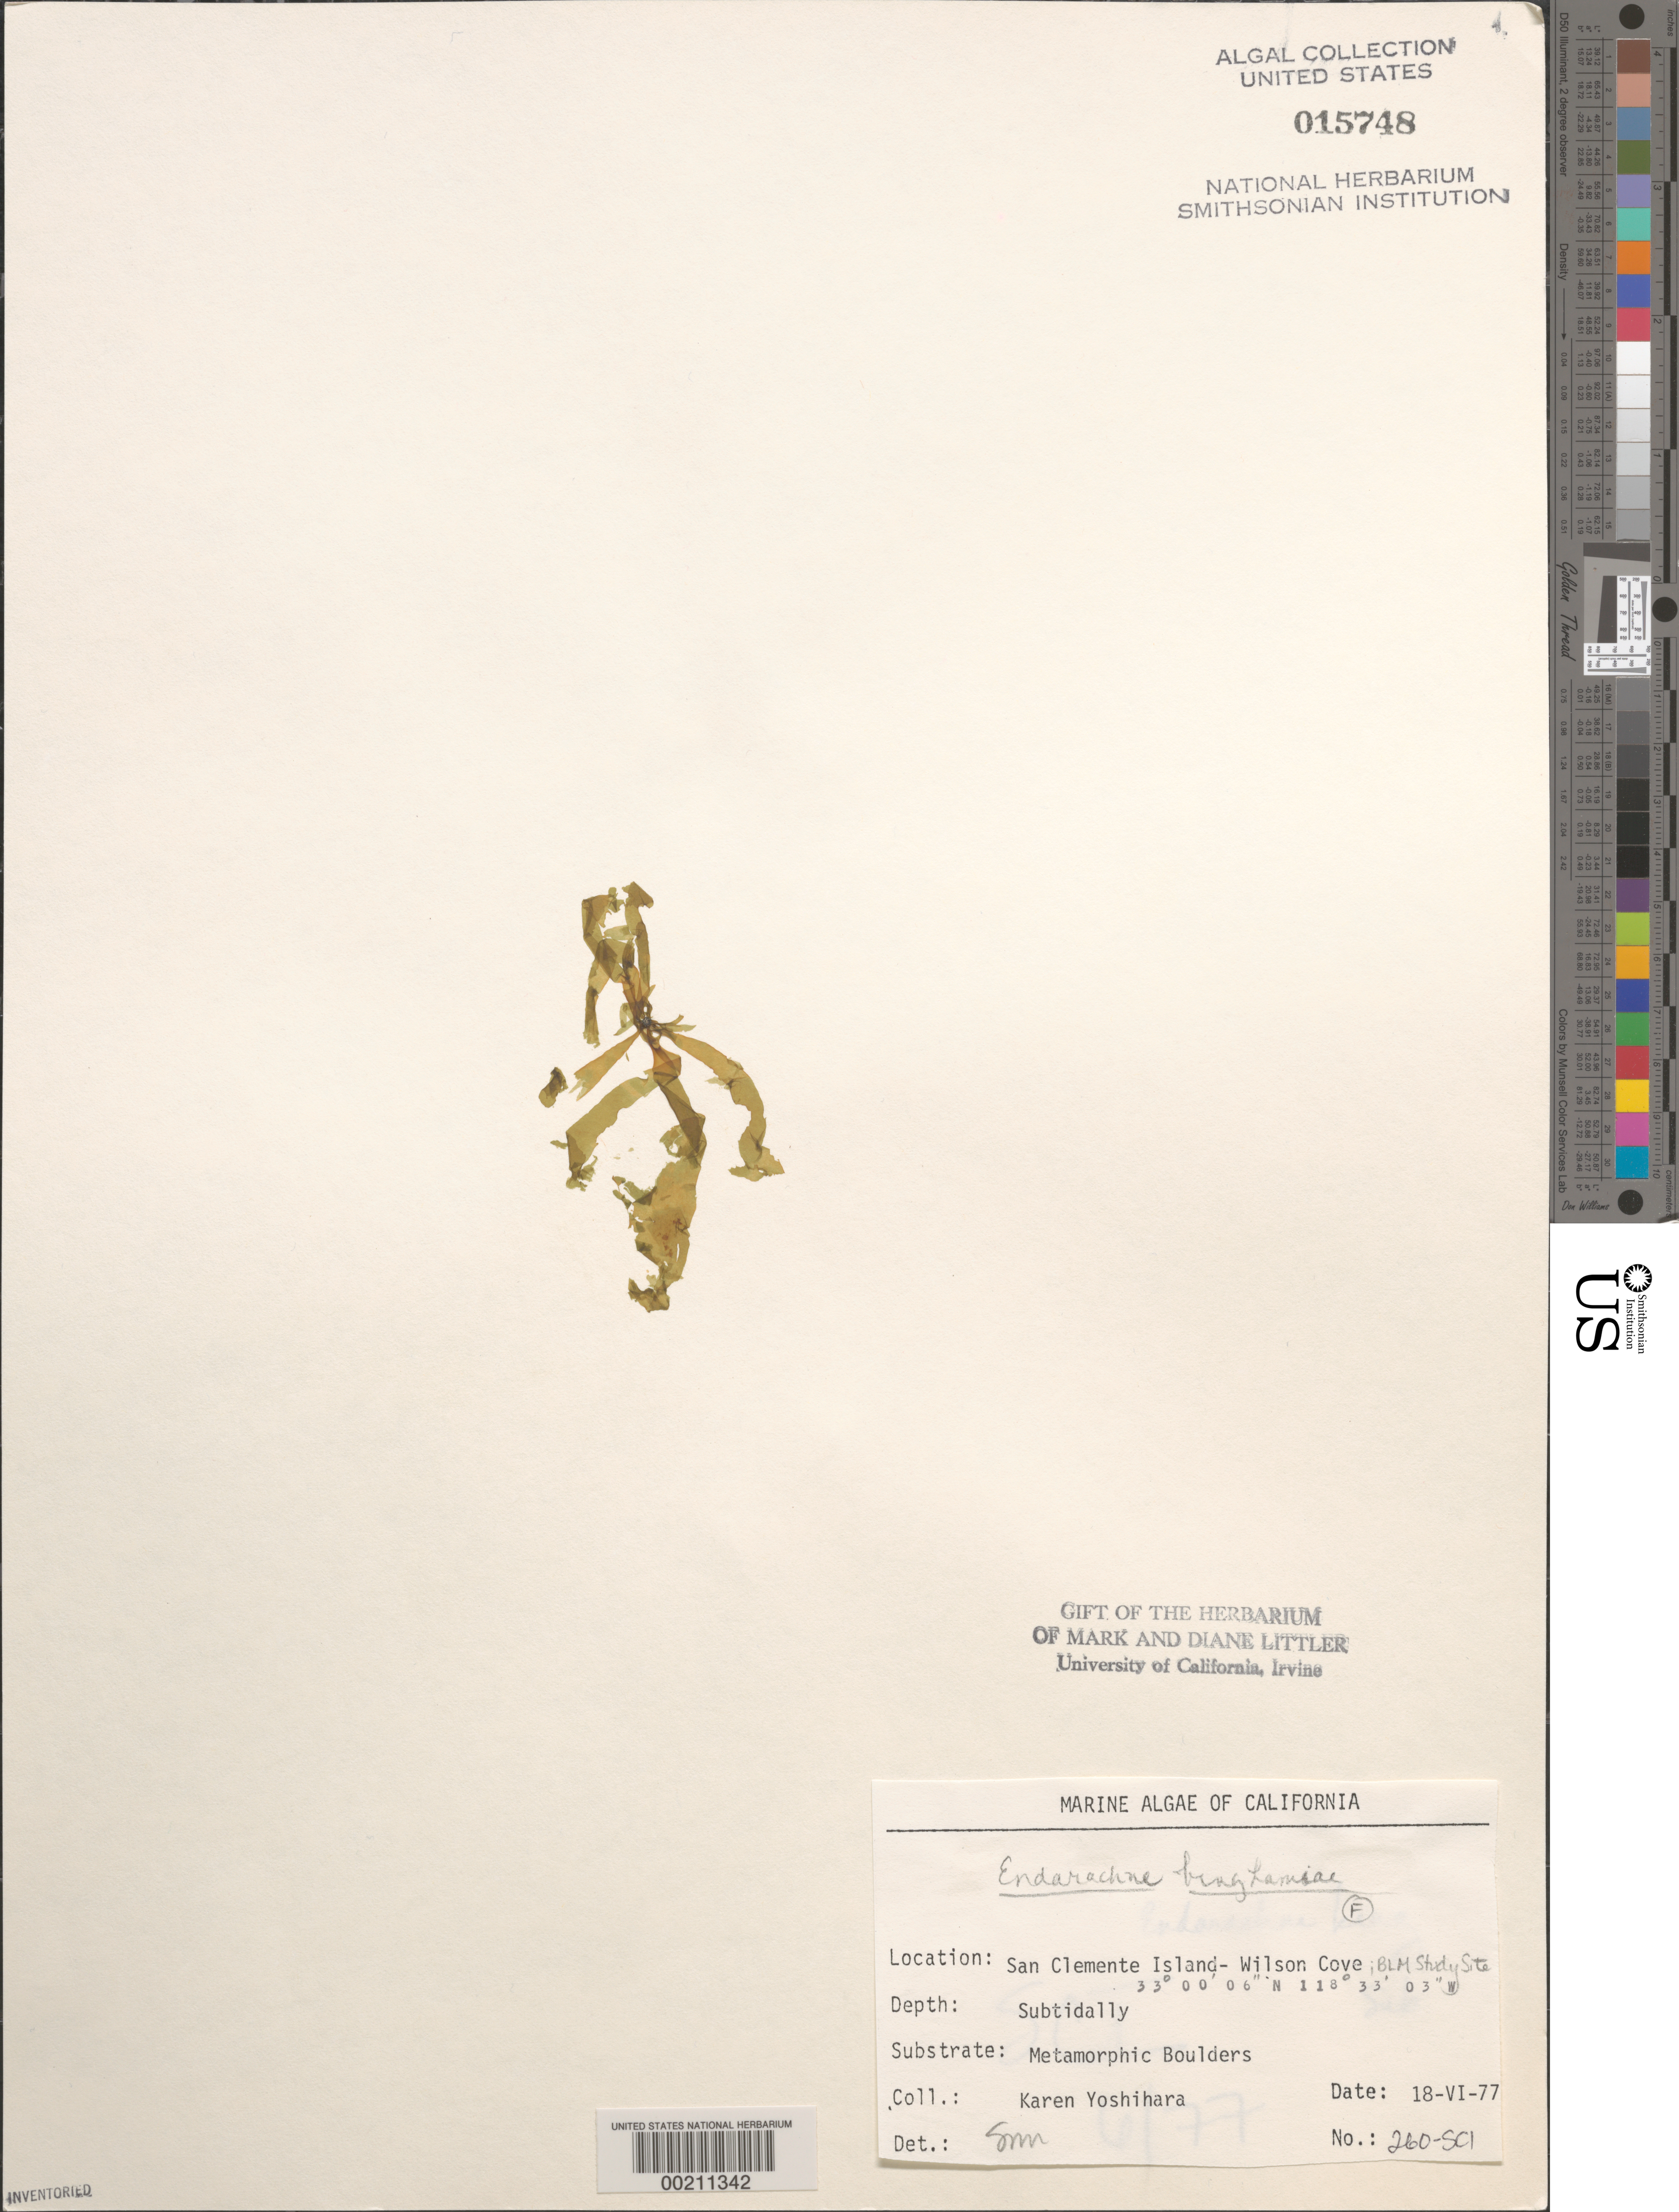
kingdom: Chromista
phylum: Ochrophyta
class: Phaeophyceae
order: Scytosiphonales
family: Scytosiphonaceae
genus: Petalonia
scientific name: Petalonia binghamiae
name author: (J. Agardh) K.L.Vinogr.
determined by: Algae name updating Project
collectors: K. Yoshihara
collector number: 260-sci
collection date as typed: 18 Jun 1977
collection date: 1977-06-18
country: United States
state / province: California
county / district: Los Angeles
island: San Clemente Island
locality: Wilson Cove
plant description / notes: BLM-SOCALBIGHT Rocky Intertidal Survey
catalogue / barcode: US 15748